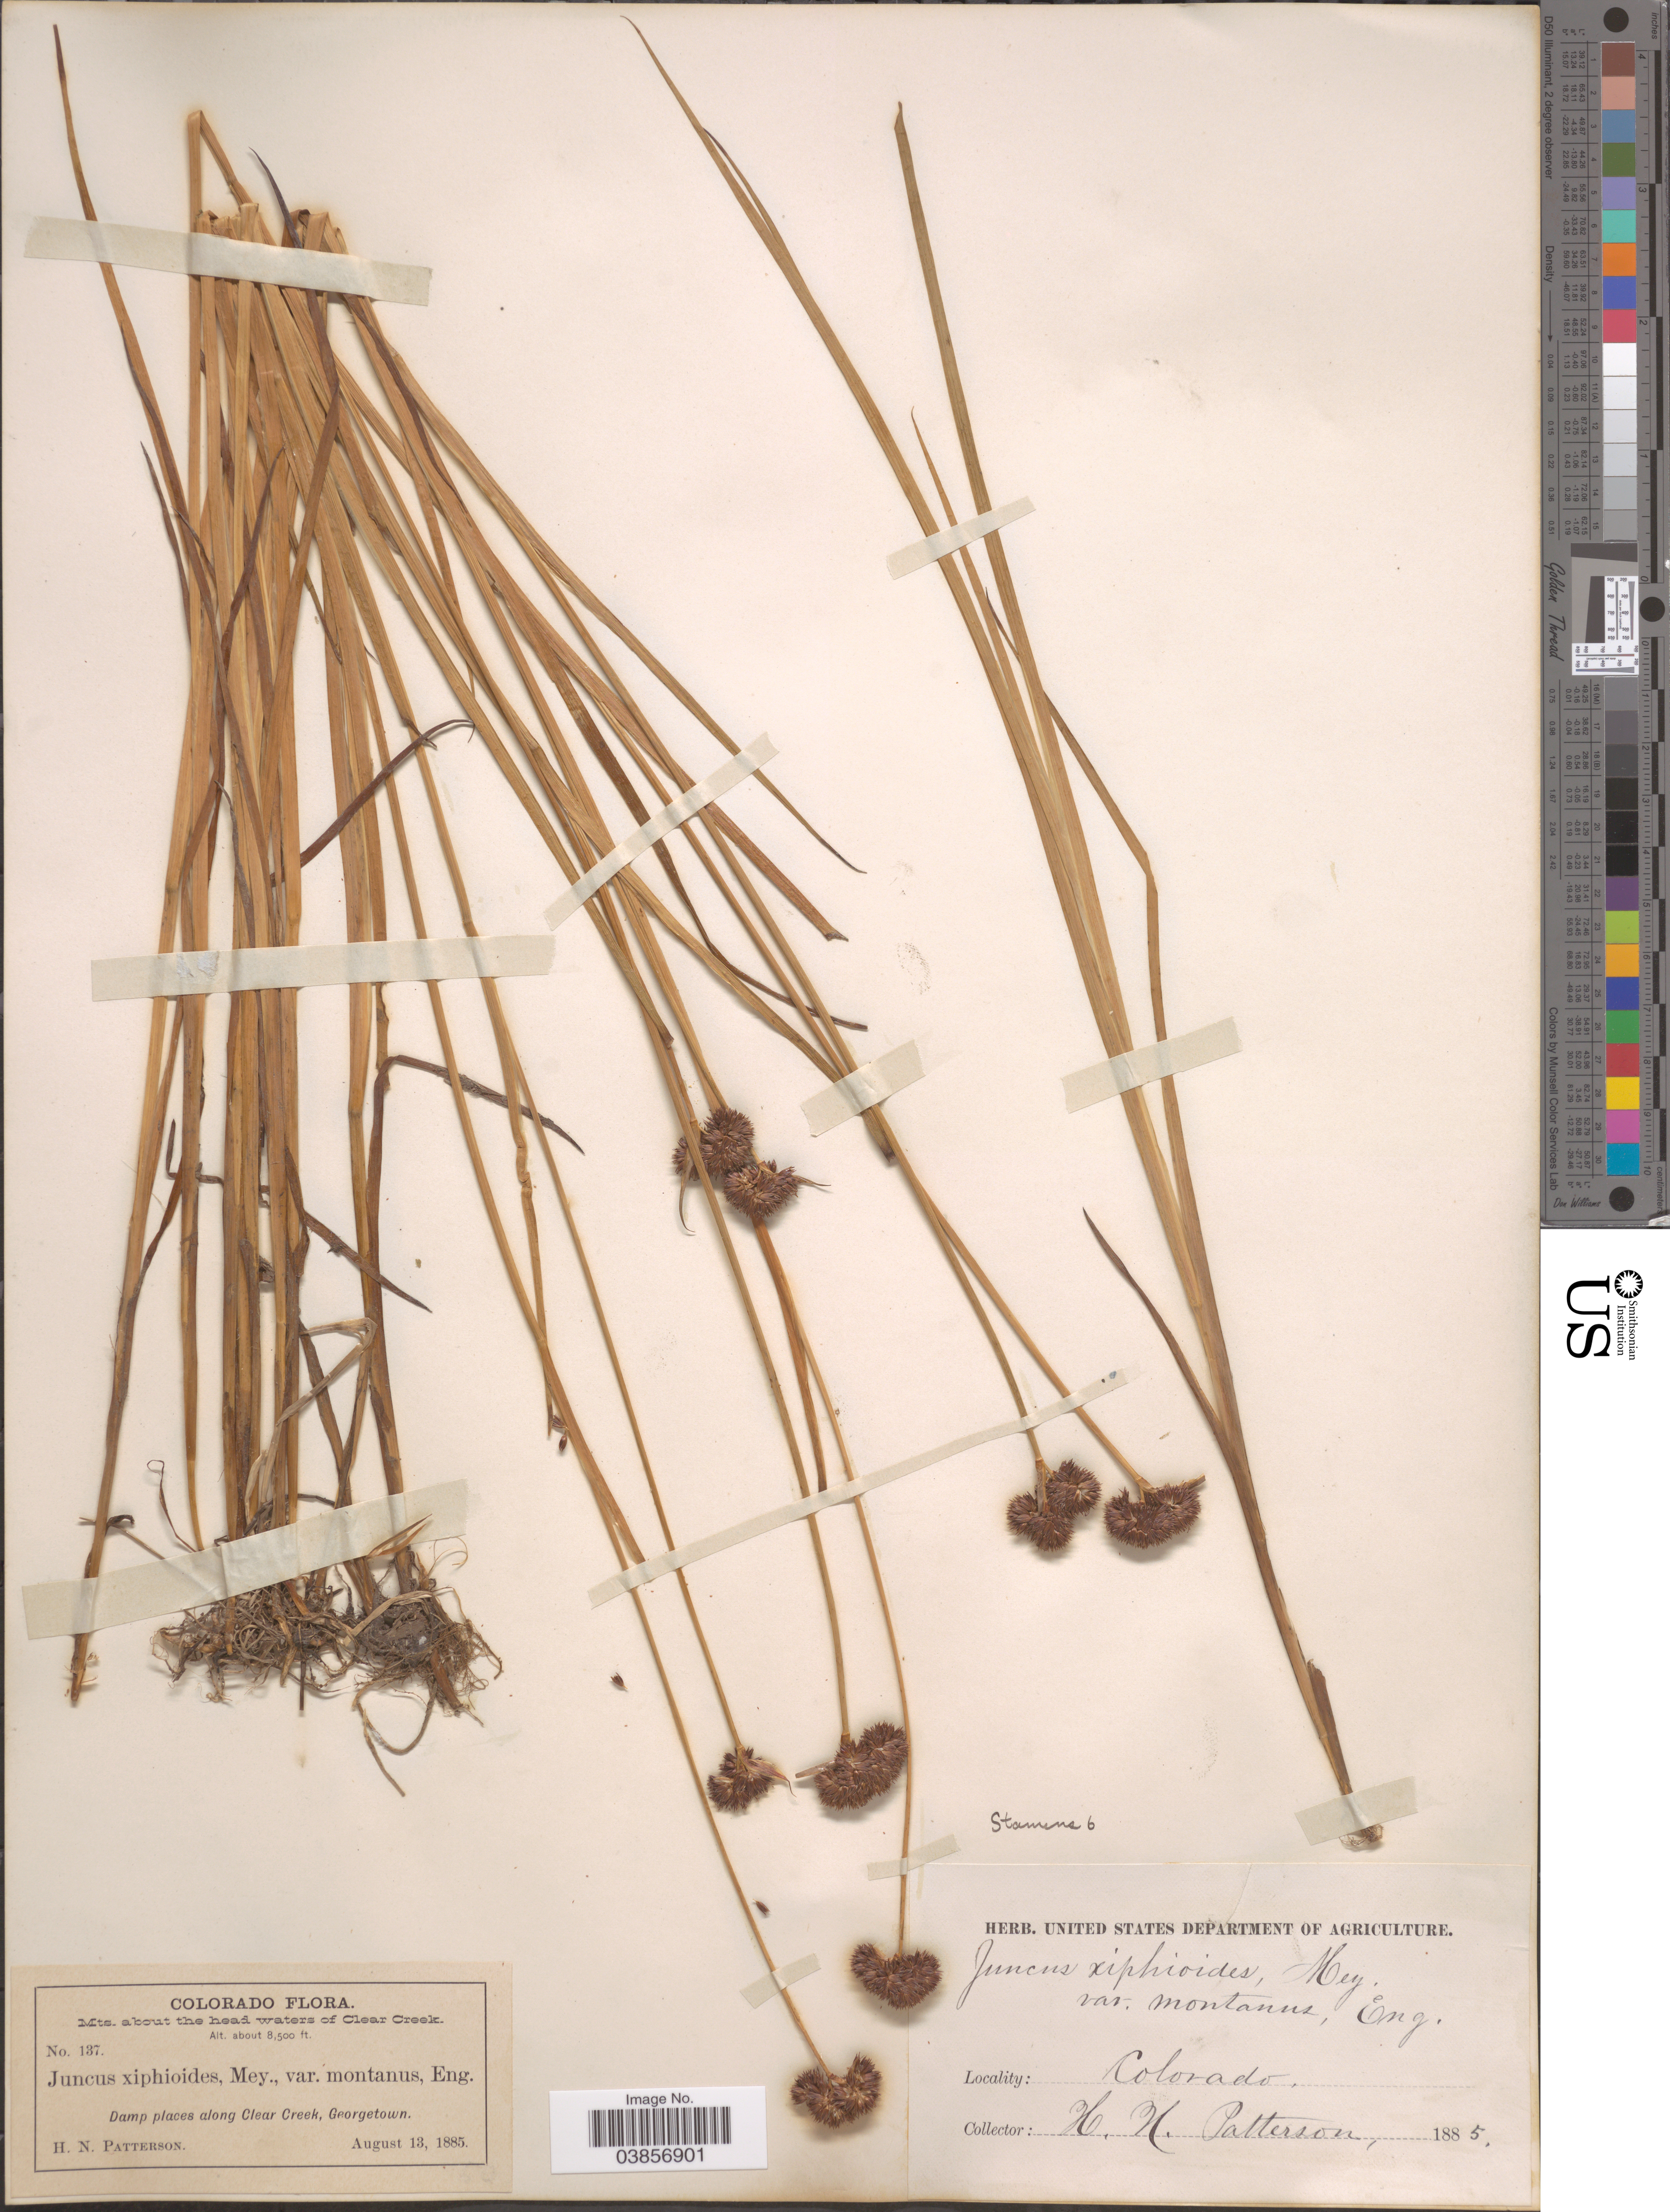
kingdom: Plantae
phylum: Tracheophyta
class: Liliopsida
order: Poales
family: Juncaceae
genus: Juncus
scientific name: Juncus saximontanus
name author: A. Nelson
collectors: H. N. Patterson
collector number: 137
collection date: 1885-08-13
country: United States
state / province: Colorado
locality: Mts. about the head waters of Clear Creek. Along Clear Creek, Georgetown.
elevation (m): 2591